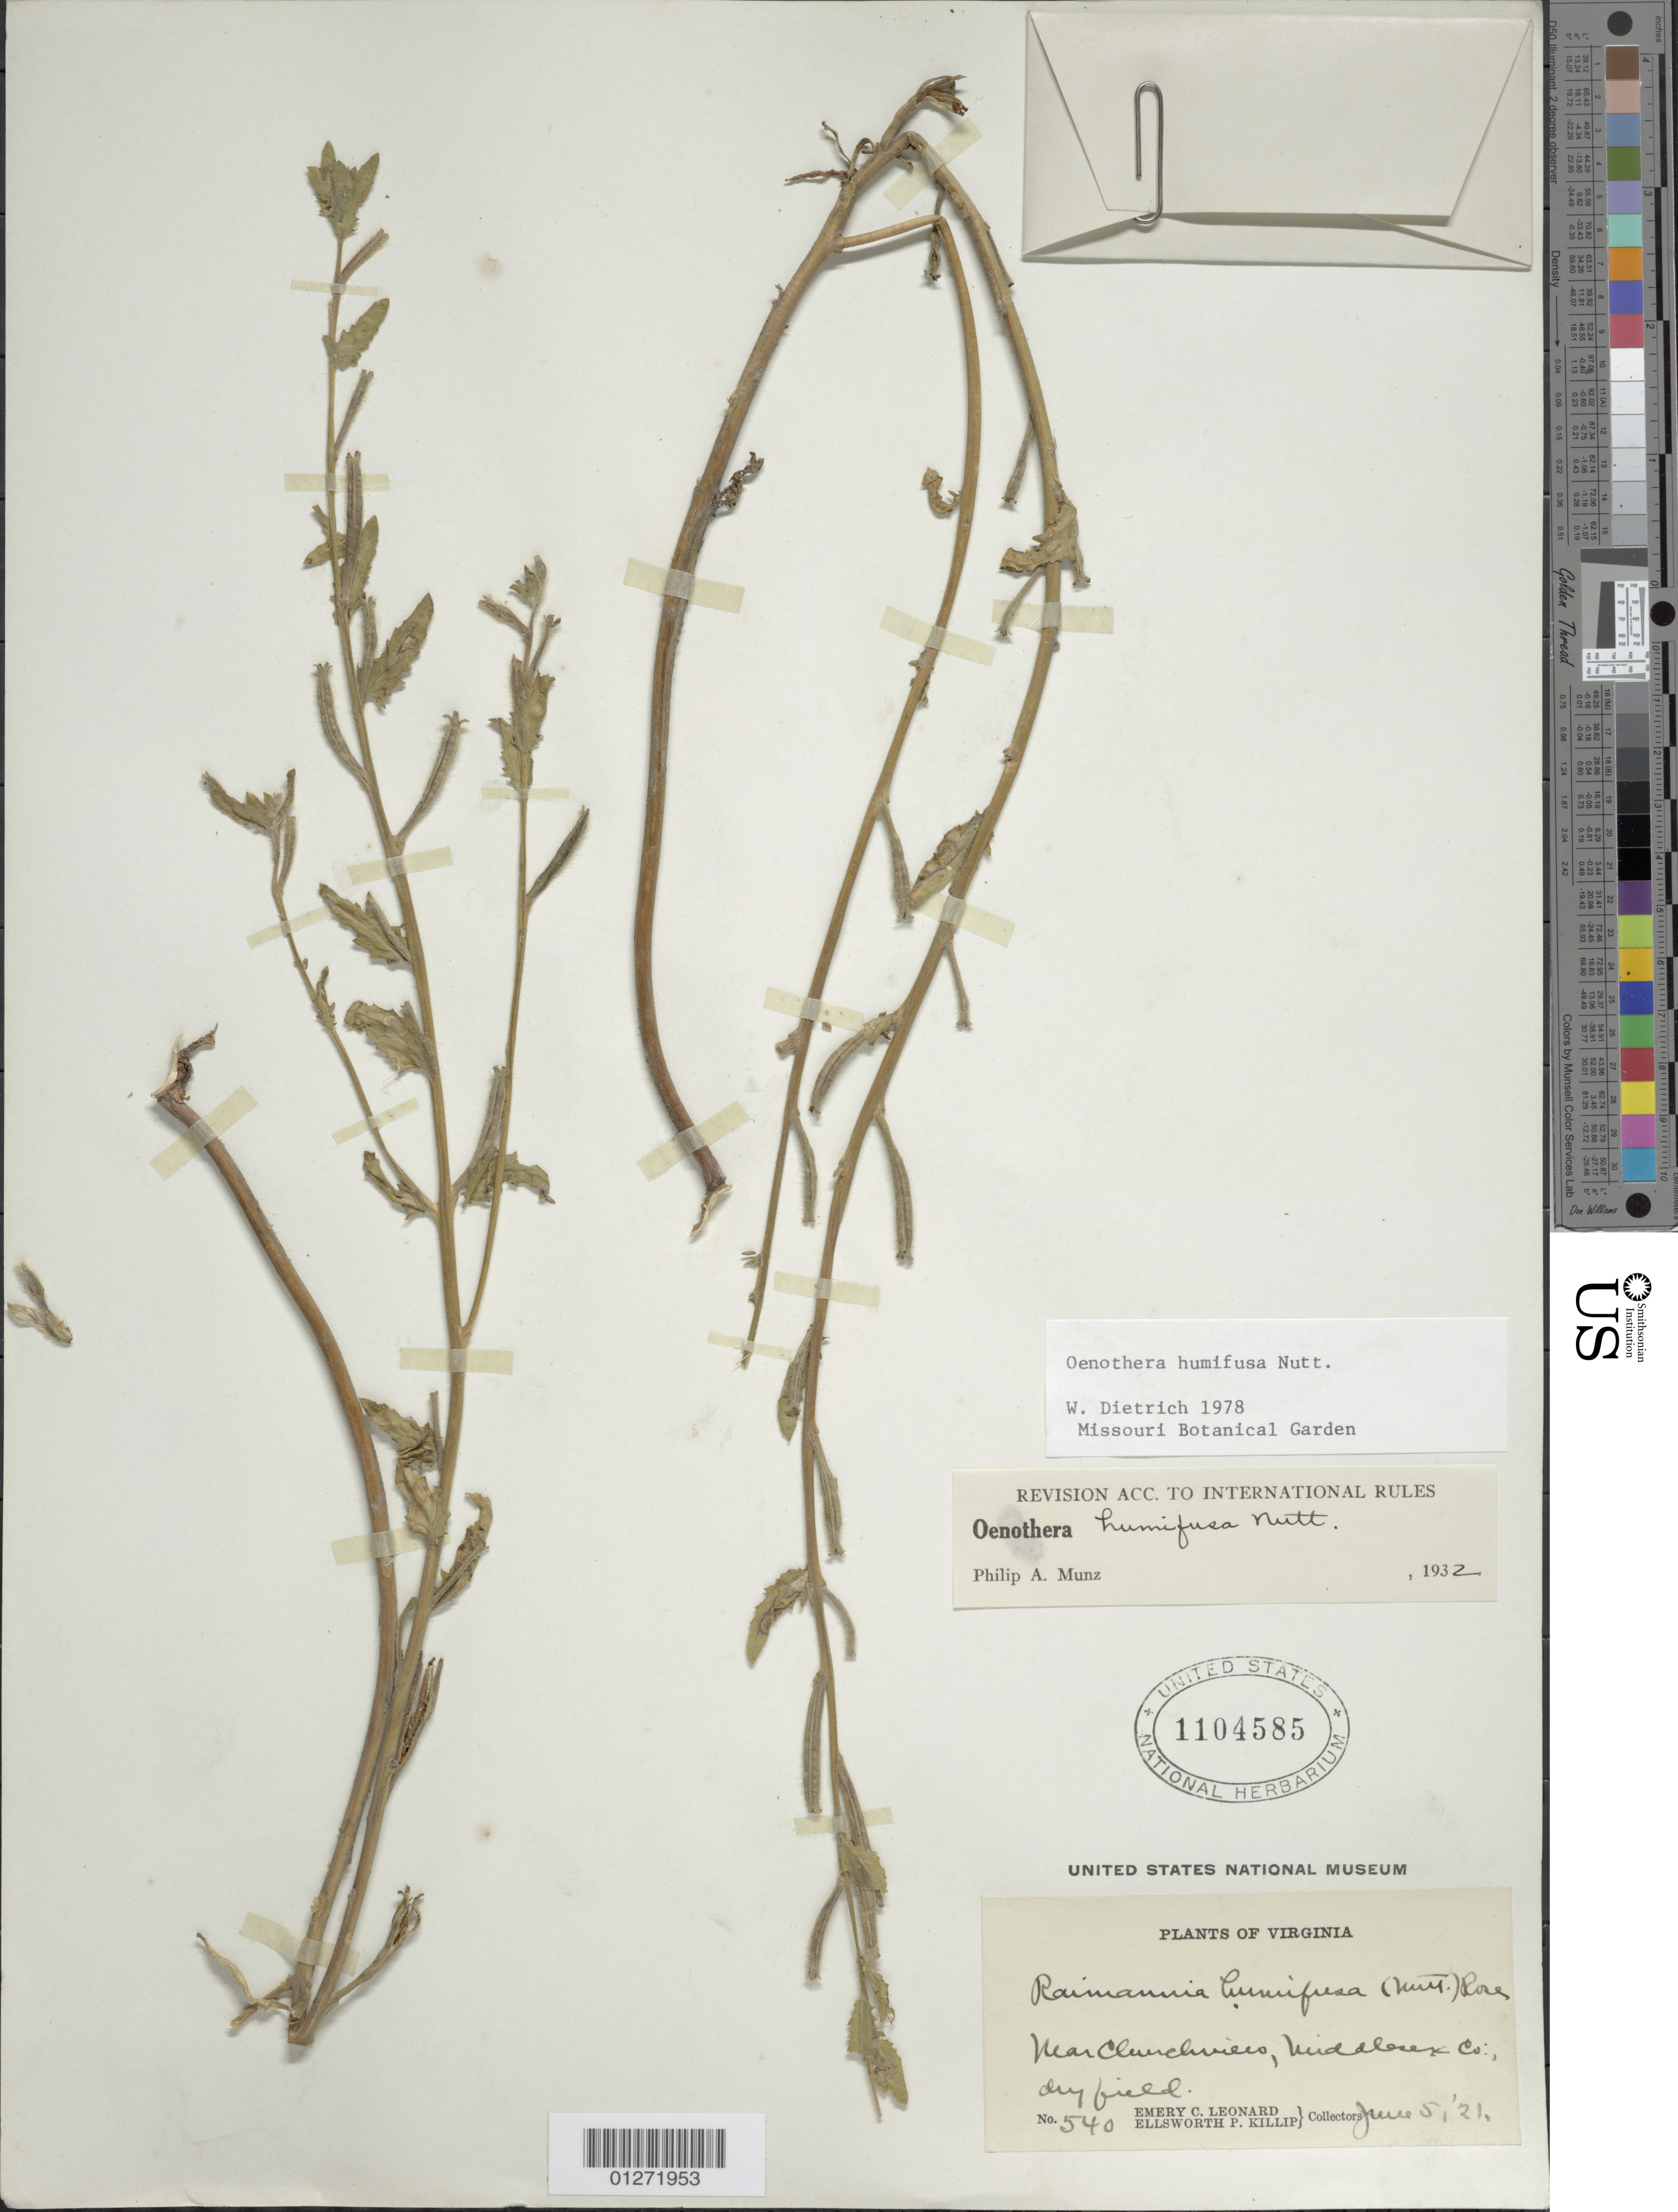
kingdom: Plantae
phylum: Tracheophyta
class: Magnoliopsida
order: Myrtales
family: Onagraceae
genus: Oenothera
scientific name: Oenothera humifusa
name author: Nutt.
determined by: Dietrich, W.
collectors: E. C. Leonard & E. P. Killip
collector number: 540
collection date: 1921-06-05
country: United States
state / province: Virginia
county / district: Middlesex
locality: Near Churchview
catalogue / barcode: US 1104585